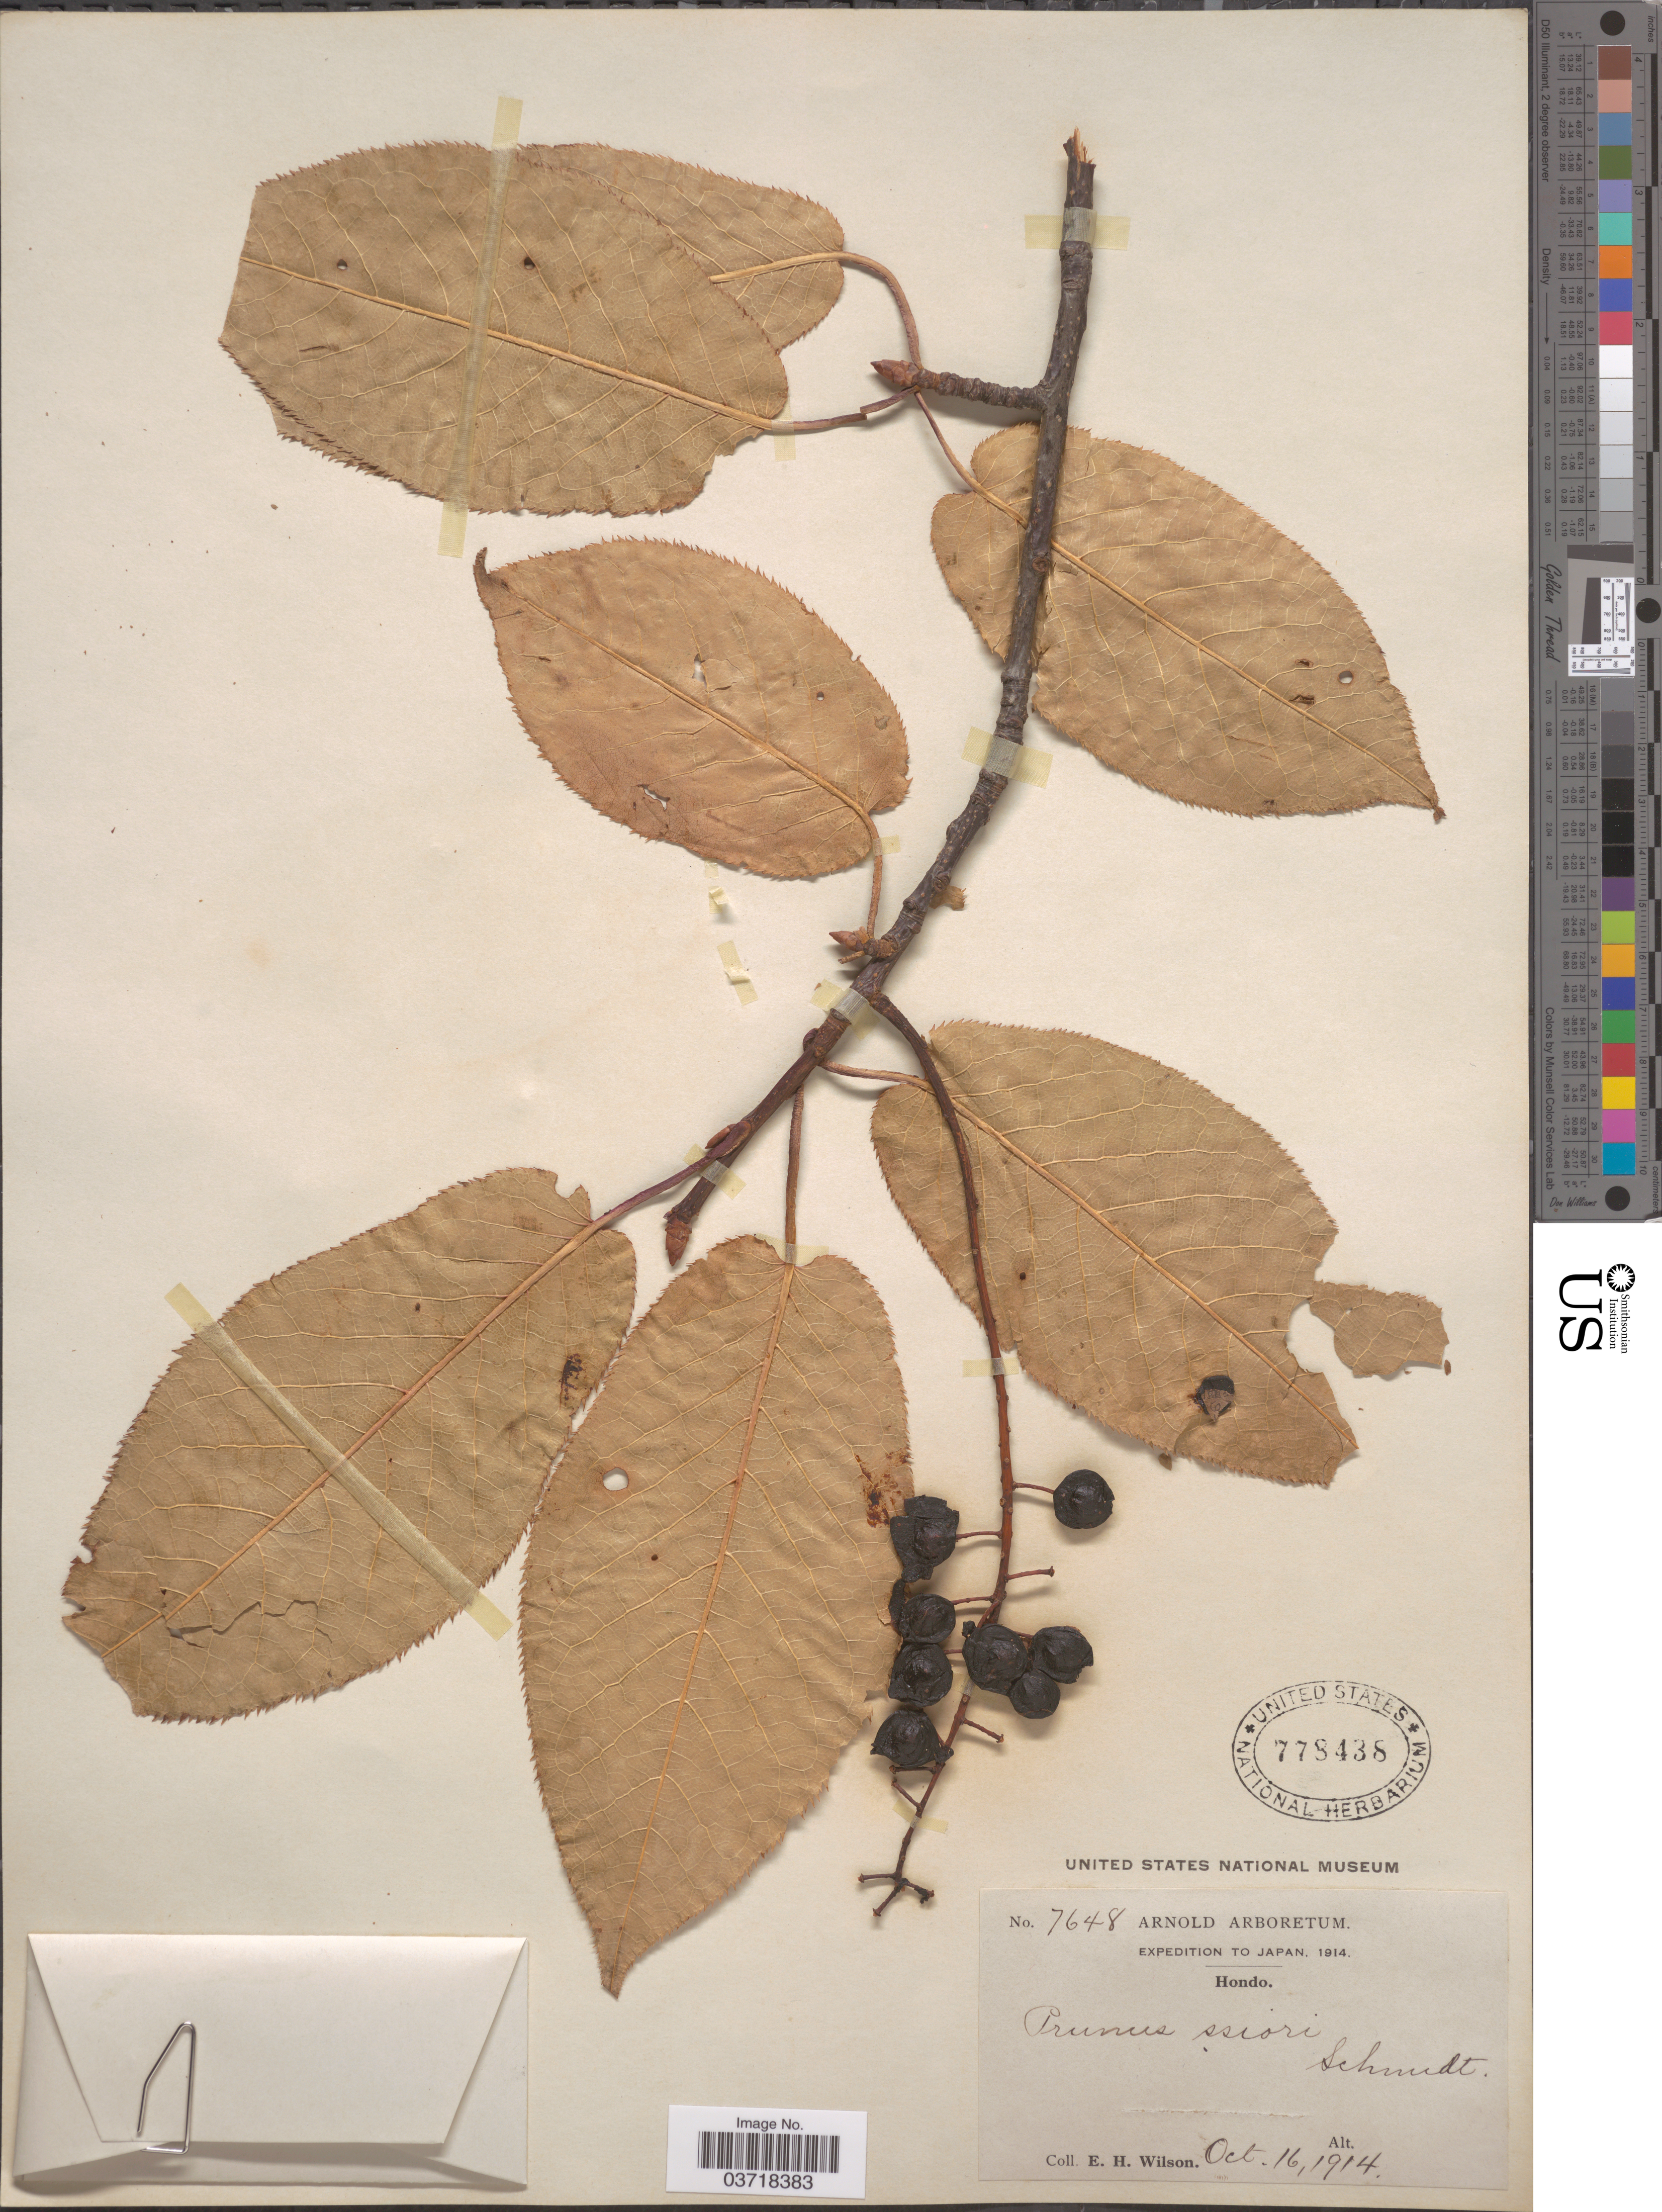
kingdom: Plantae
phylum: Tracheophyta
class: Magnoliopsida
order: Rosales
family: Rosaceae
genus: Prunus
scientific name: Prunus ssiori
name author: F. Schmidt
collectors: E. Wilson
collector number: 7648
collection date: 1914-10-16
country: Japan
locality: Hondo.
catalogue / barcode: US 778438